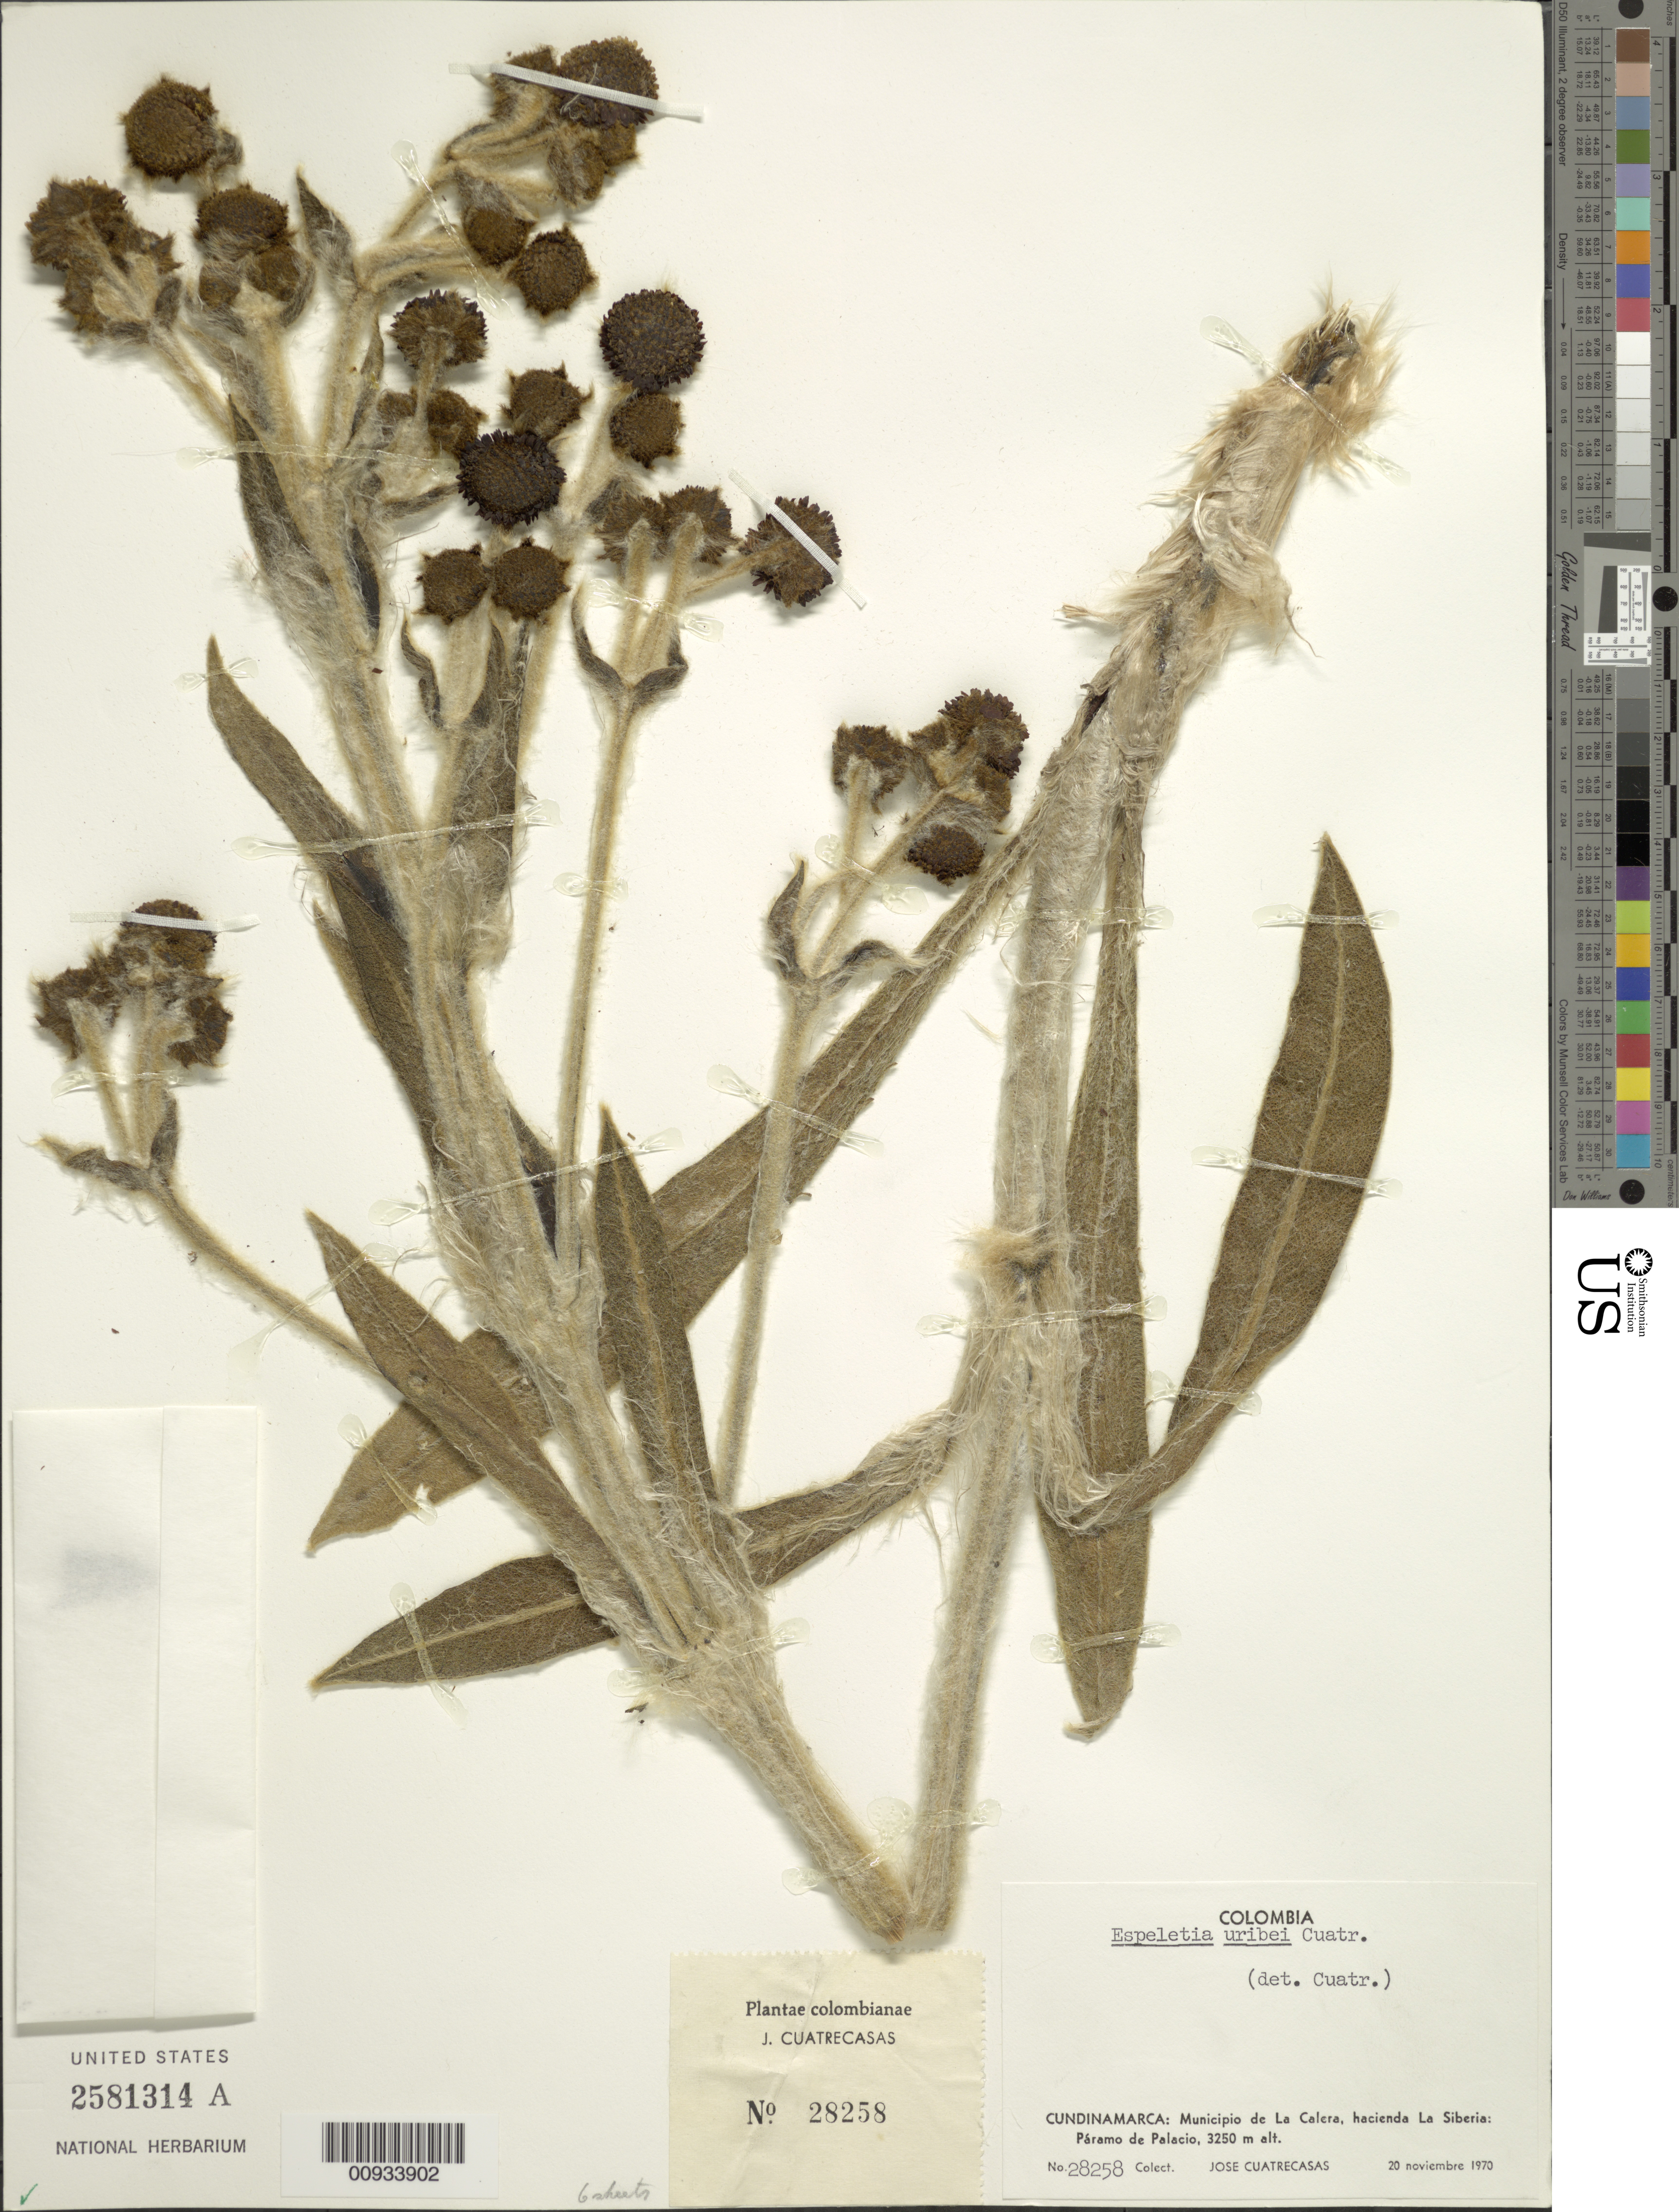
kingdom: Plantae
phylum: Tracheophyta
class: Magnoliopsida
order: Asterales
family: Asteraceae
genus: Espeletia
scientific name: Espeletia uribei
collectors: J. Cuatrecasas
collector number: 28258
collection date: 1970-11-20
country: Colombia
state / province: Cundinamarca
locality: Municipio de La Calera, hacienda La Siberia, Paramo de Palacio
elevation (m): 3250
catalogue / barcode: US 2581314A